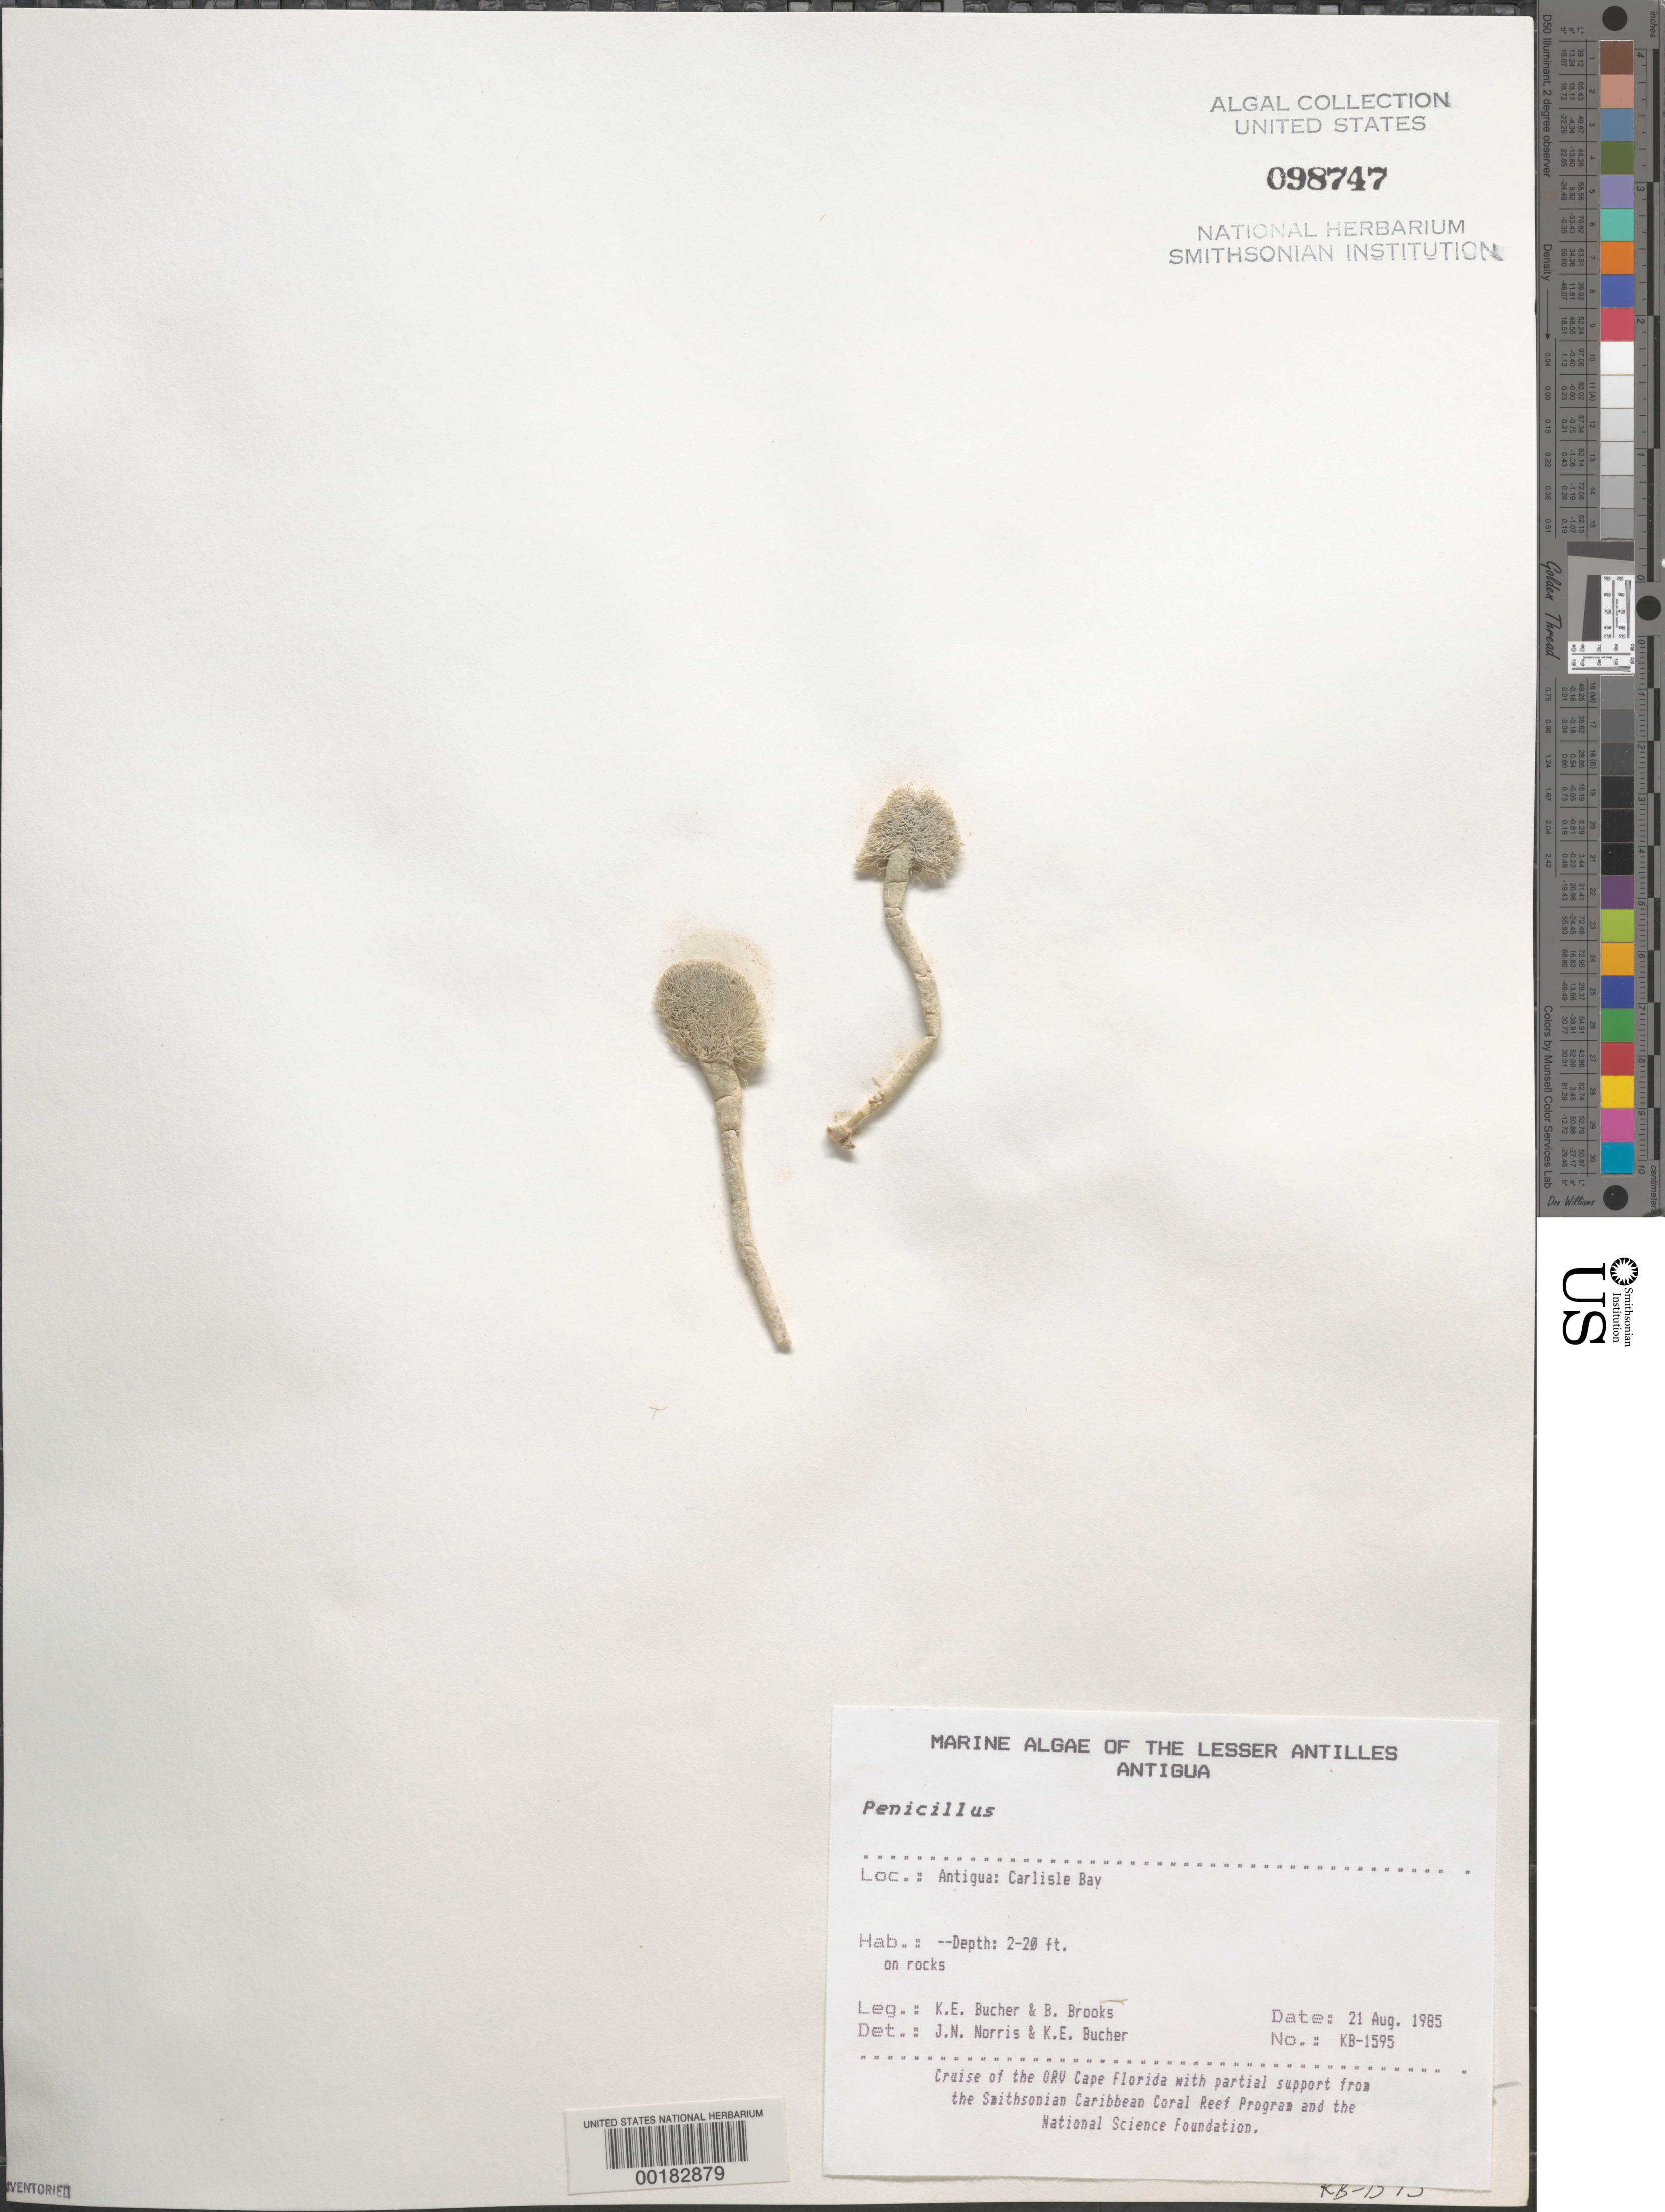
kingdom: Plantae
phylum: Chlorophyta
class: Ulvophyceae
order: Bryopsidales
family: Udoteaceae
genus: Penicillus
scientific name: Penicillus sp.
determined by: Norris, J. N.; Bucher, K. E.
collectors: K. E. Bucher & B. Brooks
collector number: KB-1595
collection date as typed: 21 Aug 1985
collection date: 1985-08-21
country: Antigua and Barbuda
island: Antigua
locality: Carlisle Bay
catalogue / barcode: US 98747